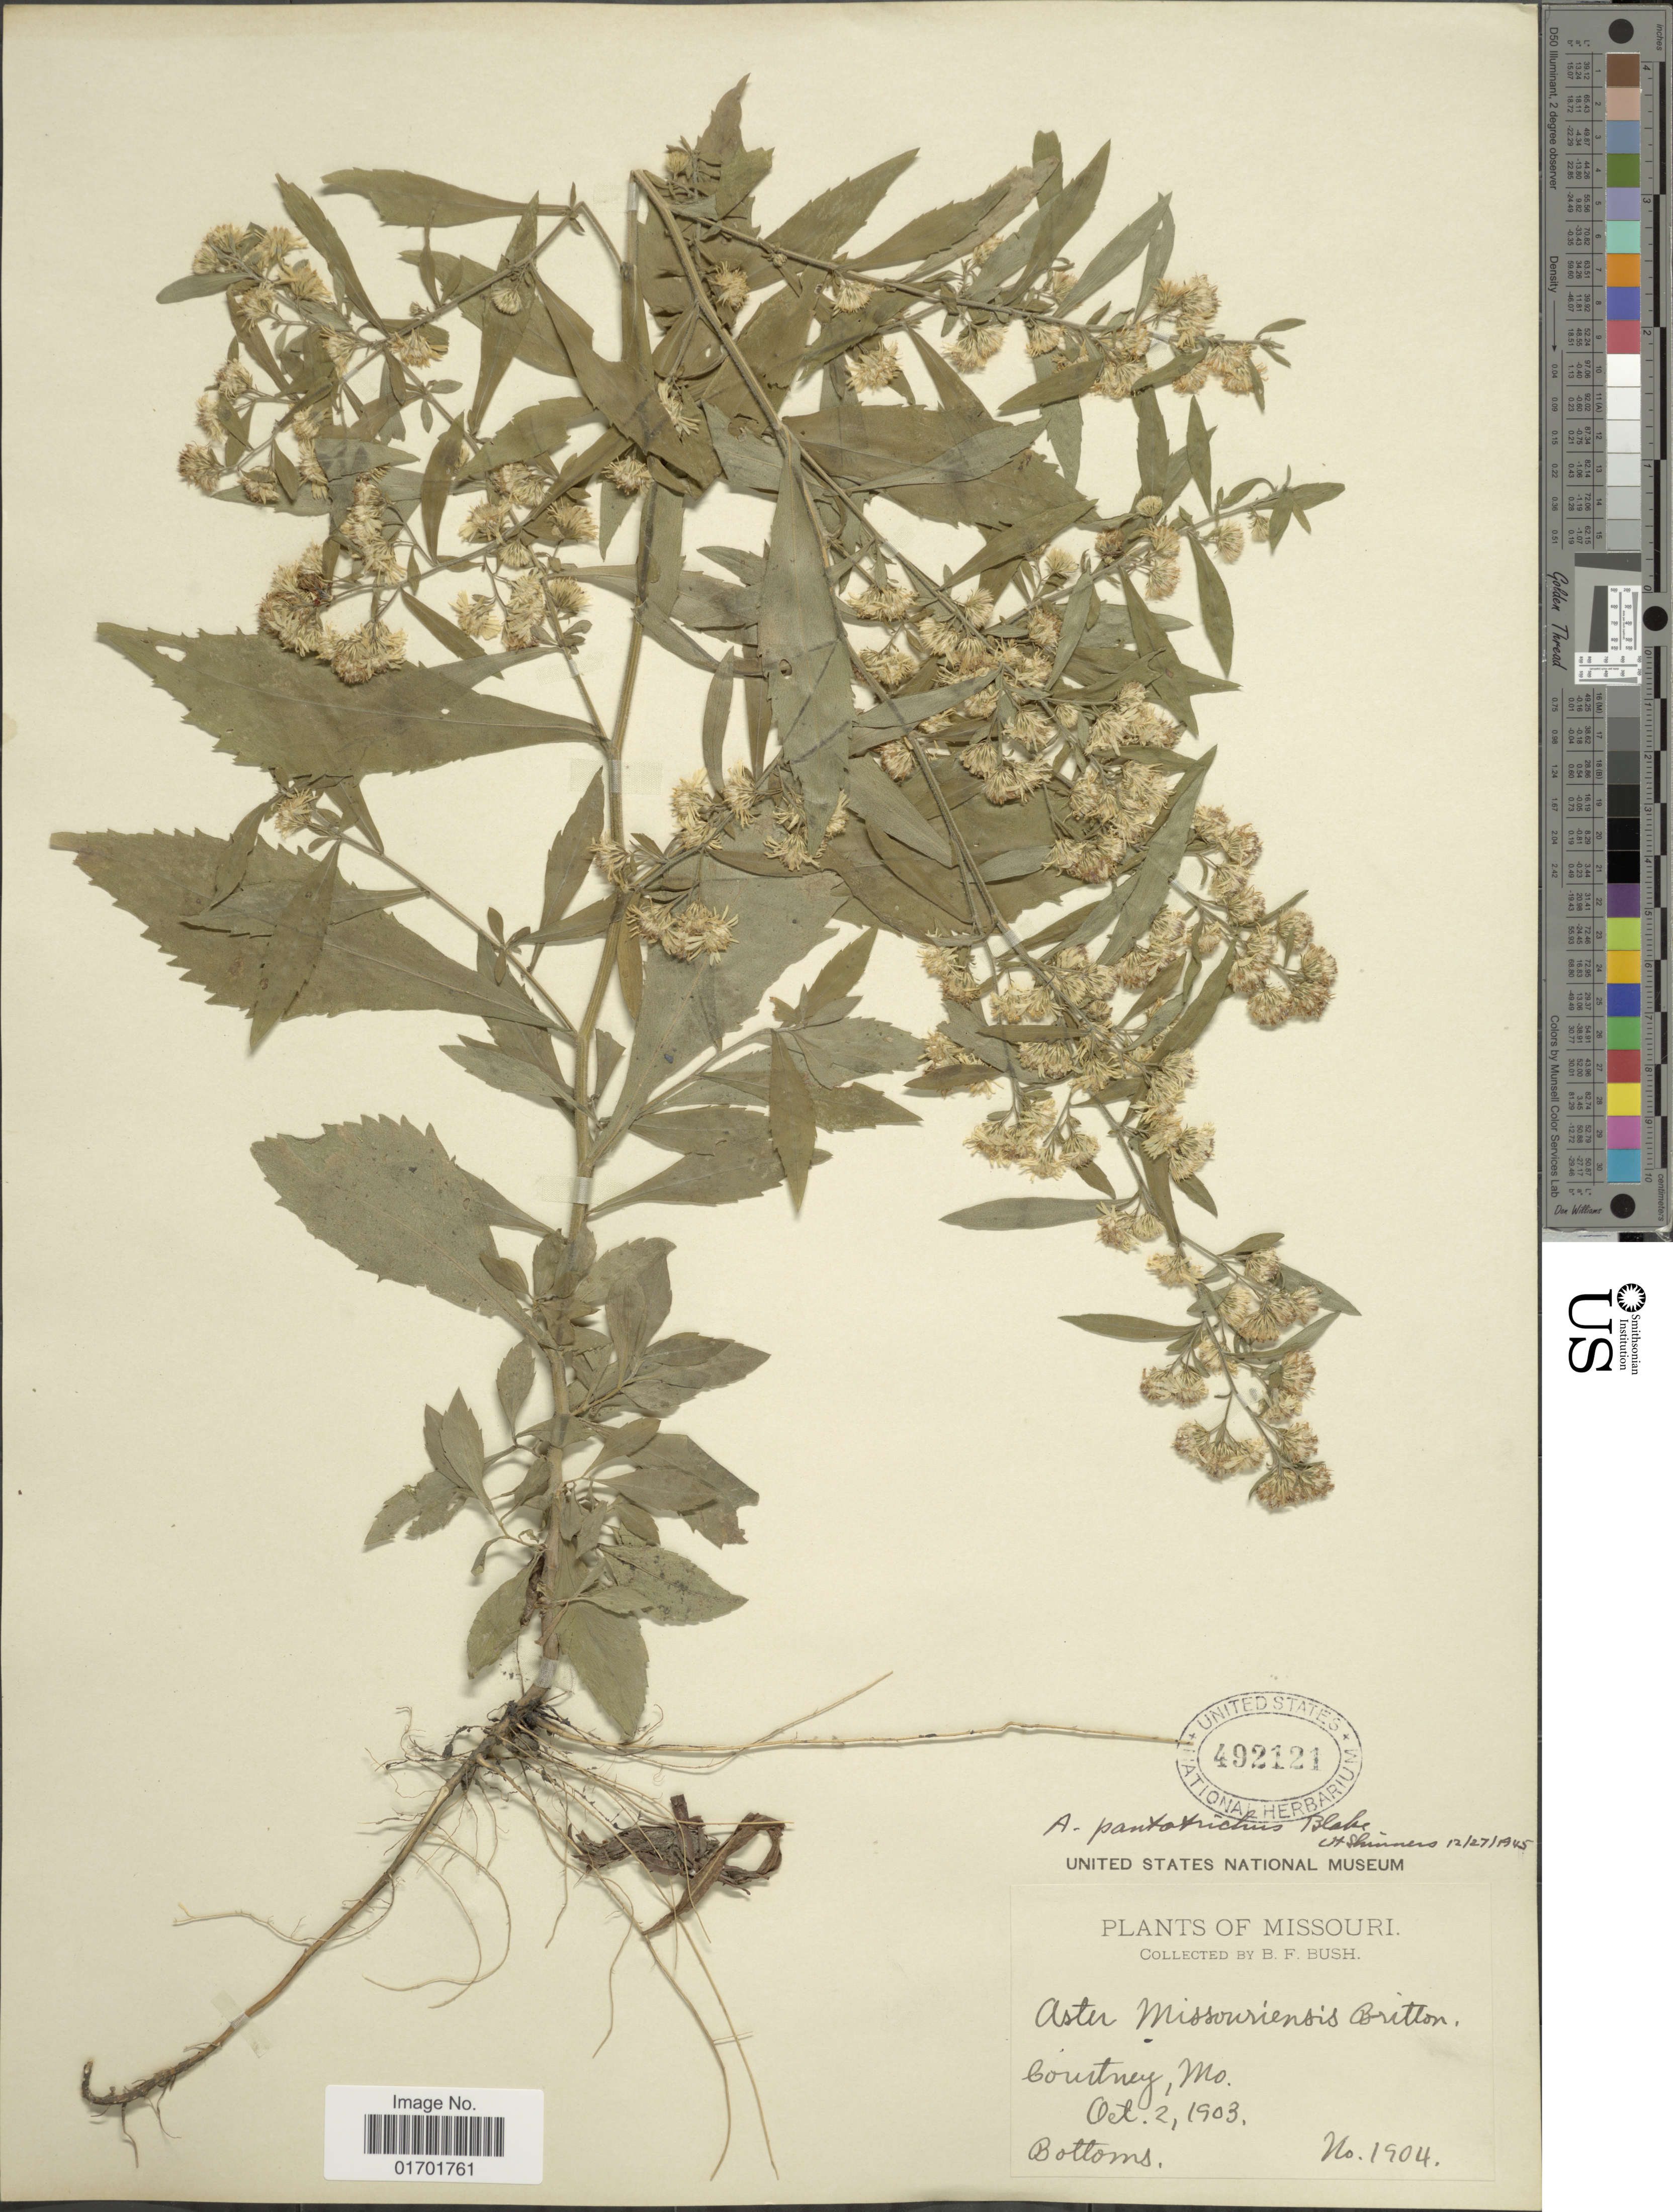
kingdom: Plantae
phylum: Tracheophyta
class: Magnoliopsida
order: Asterales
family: Asteraceae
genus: Symphyotrichum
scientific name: Symphyotrichum ontarionis var. ontarionis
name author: (Wiegand) G.L. Nesom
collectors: B. F. Bush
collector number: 1904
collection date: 1903-10-02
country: United States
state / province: Missouri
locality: Courtney.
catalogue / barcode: US 492121